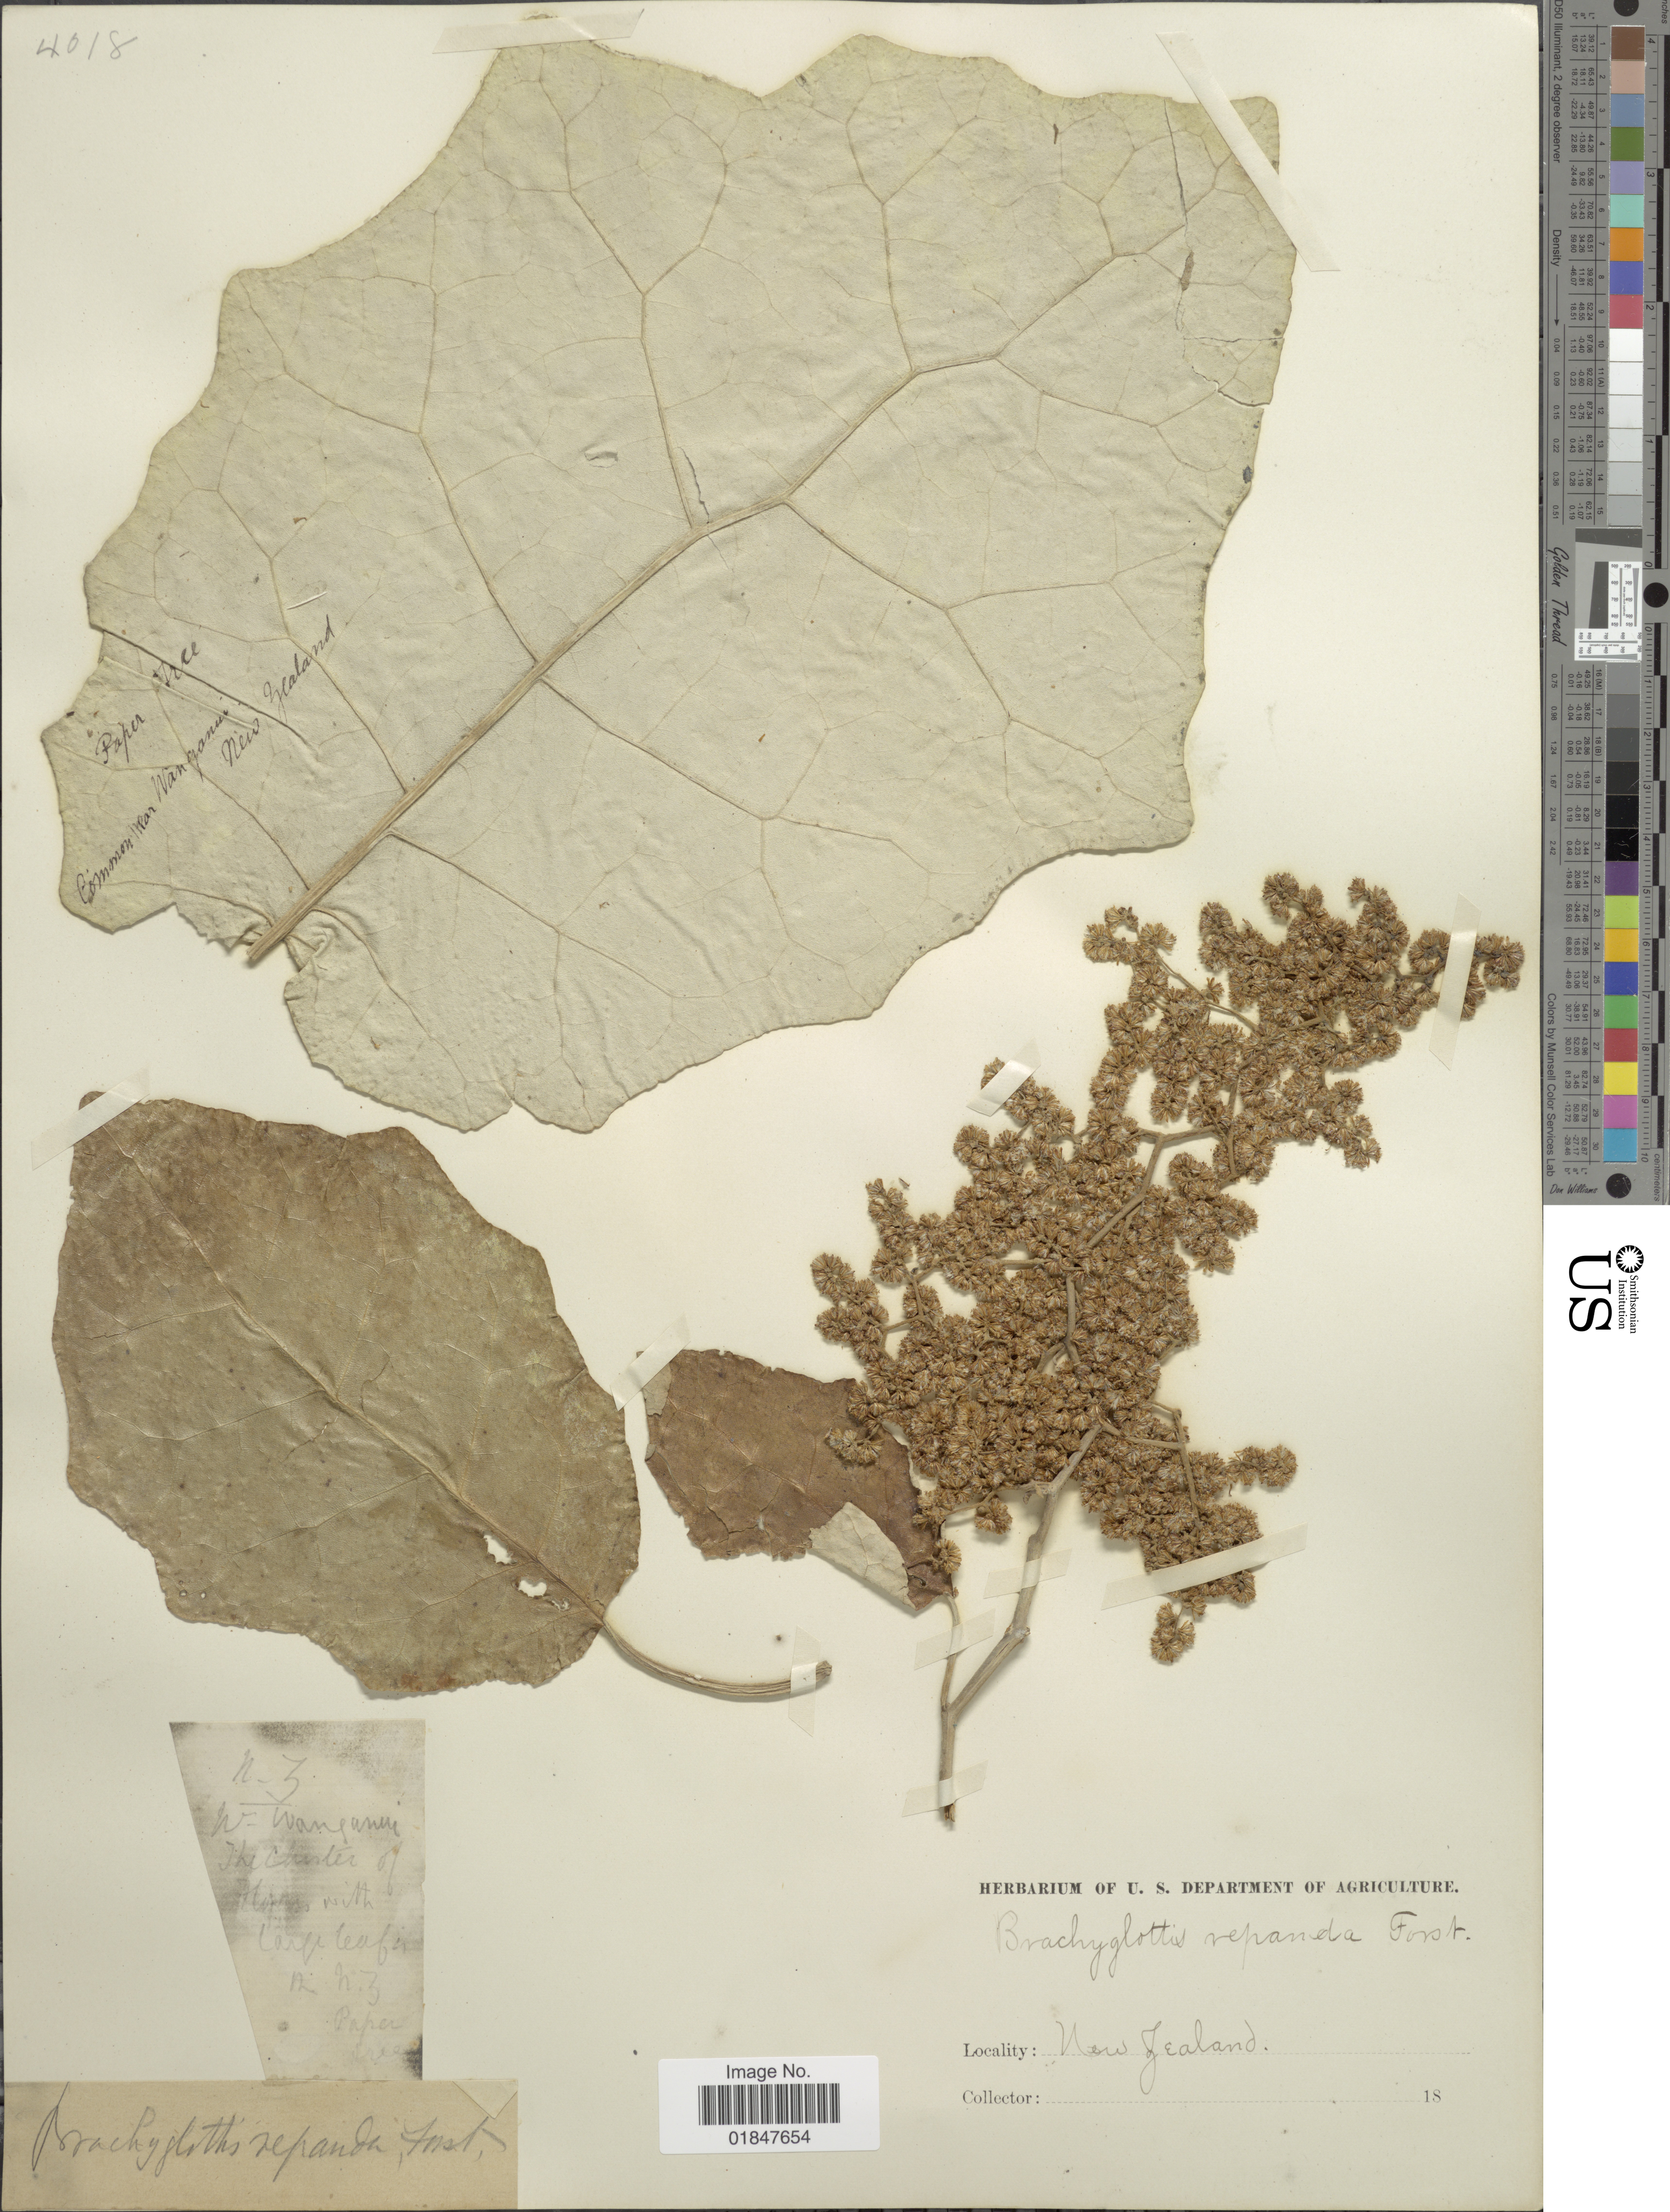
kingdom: Plantae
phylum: Tracheophyta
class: Magnoliopsida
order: Asterales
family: Asteraceae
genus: Brachyglottis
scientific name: Brachyglottis repanda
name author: J.R. Forst. & G. Forst.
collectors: U.S. Department of Agriculture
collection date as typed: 18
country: New Zealand